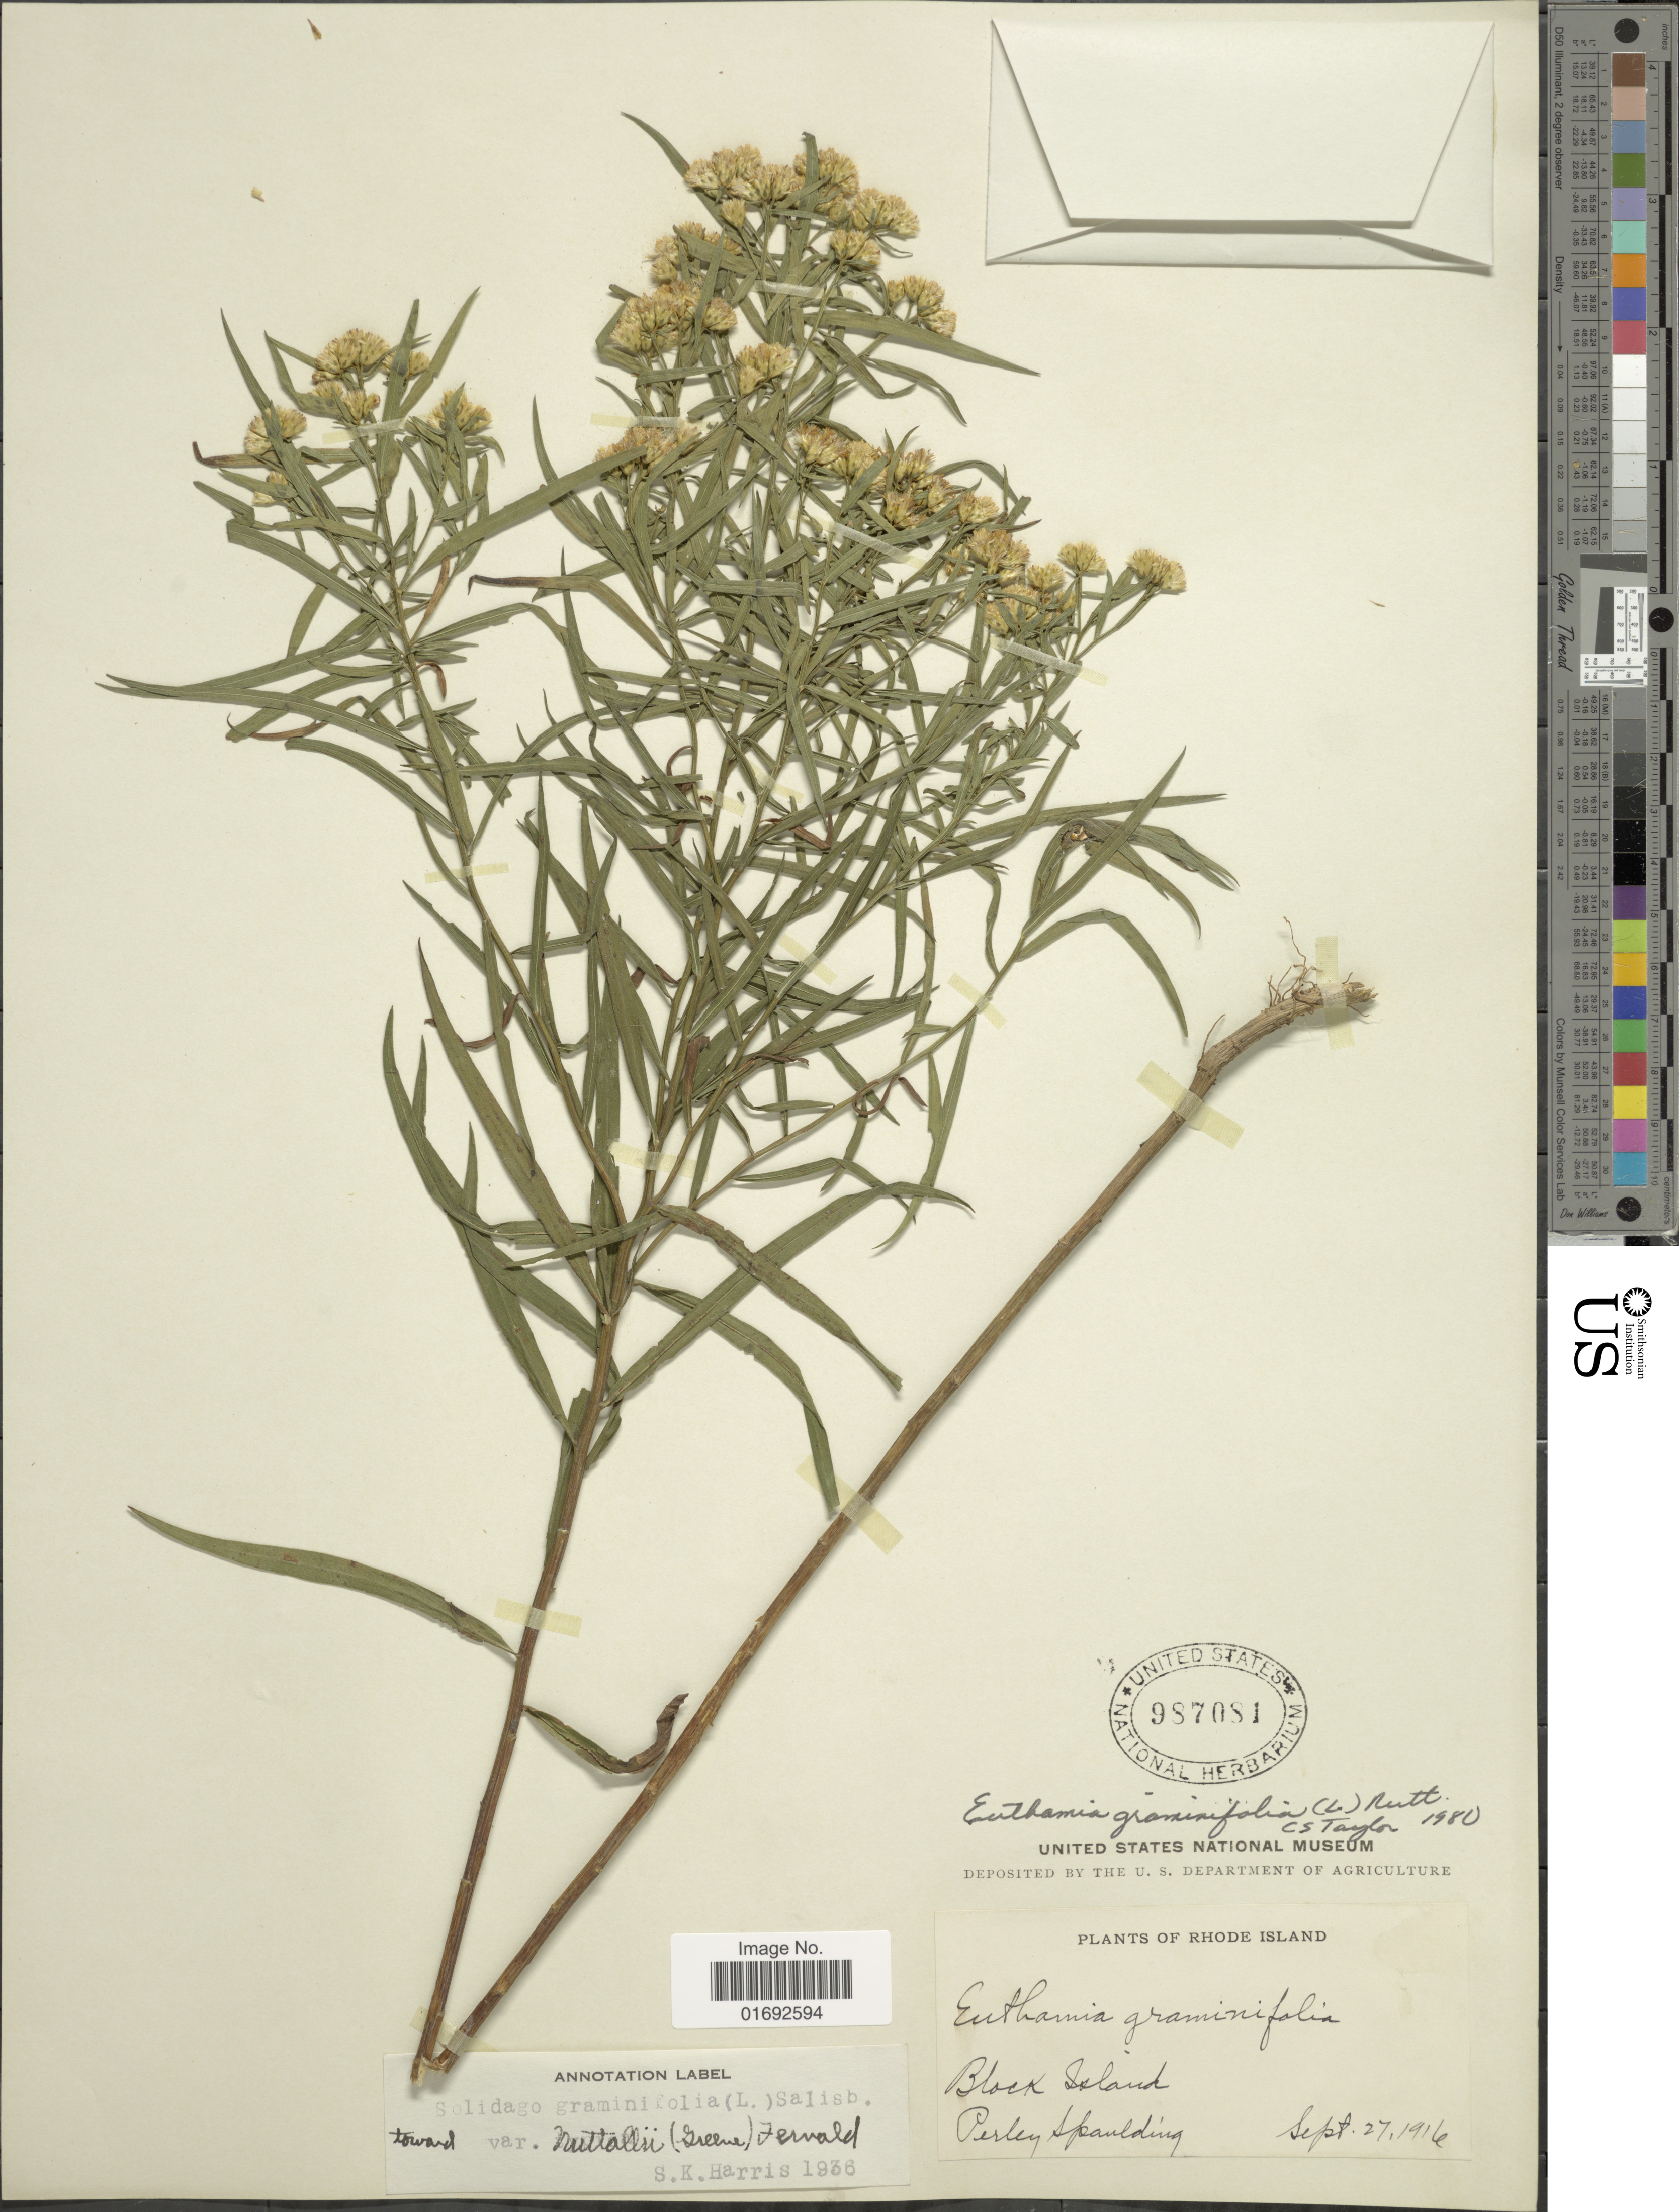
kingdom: Plantae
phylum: Tracheophyta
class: Magnoliopsida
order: Asterales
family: Asteraceae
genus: Euthamia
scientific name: Euthamia graminifolia var. nuttalii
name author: (S.W. Greene) W. Stone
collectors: P. S. Spaulding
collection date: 1916-09-27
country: United States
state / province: Rhode Island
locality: Block Island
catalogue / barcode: US 987081